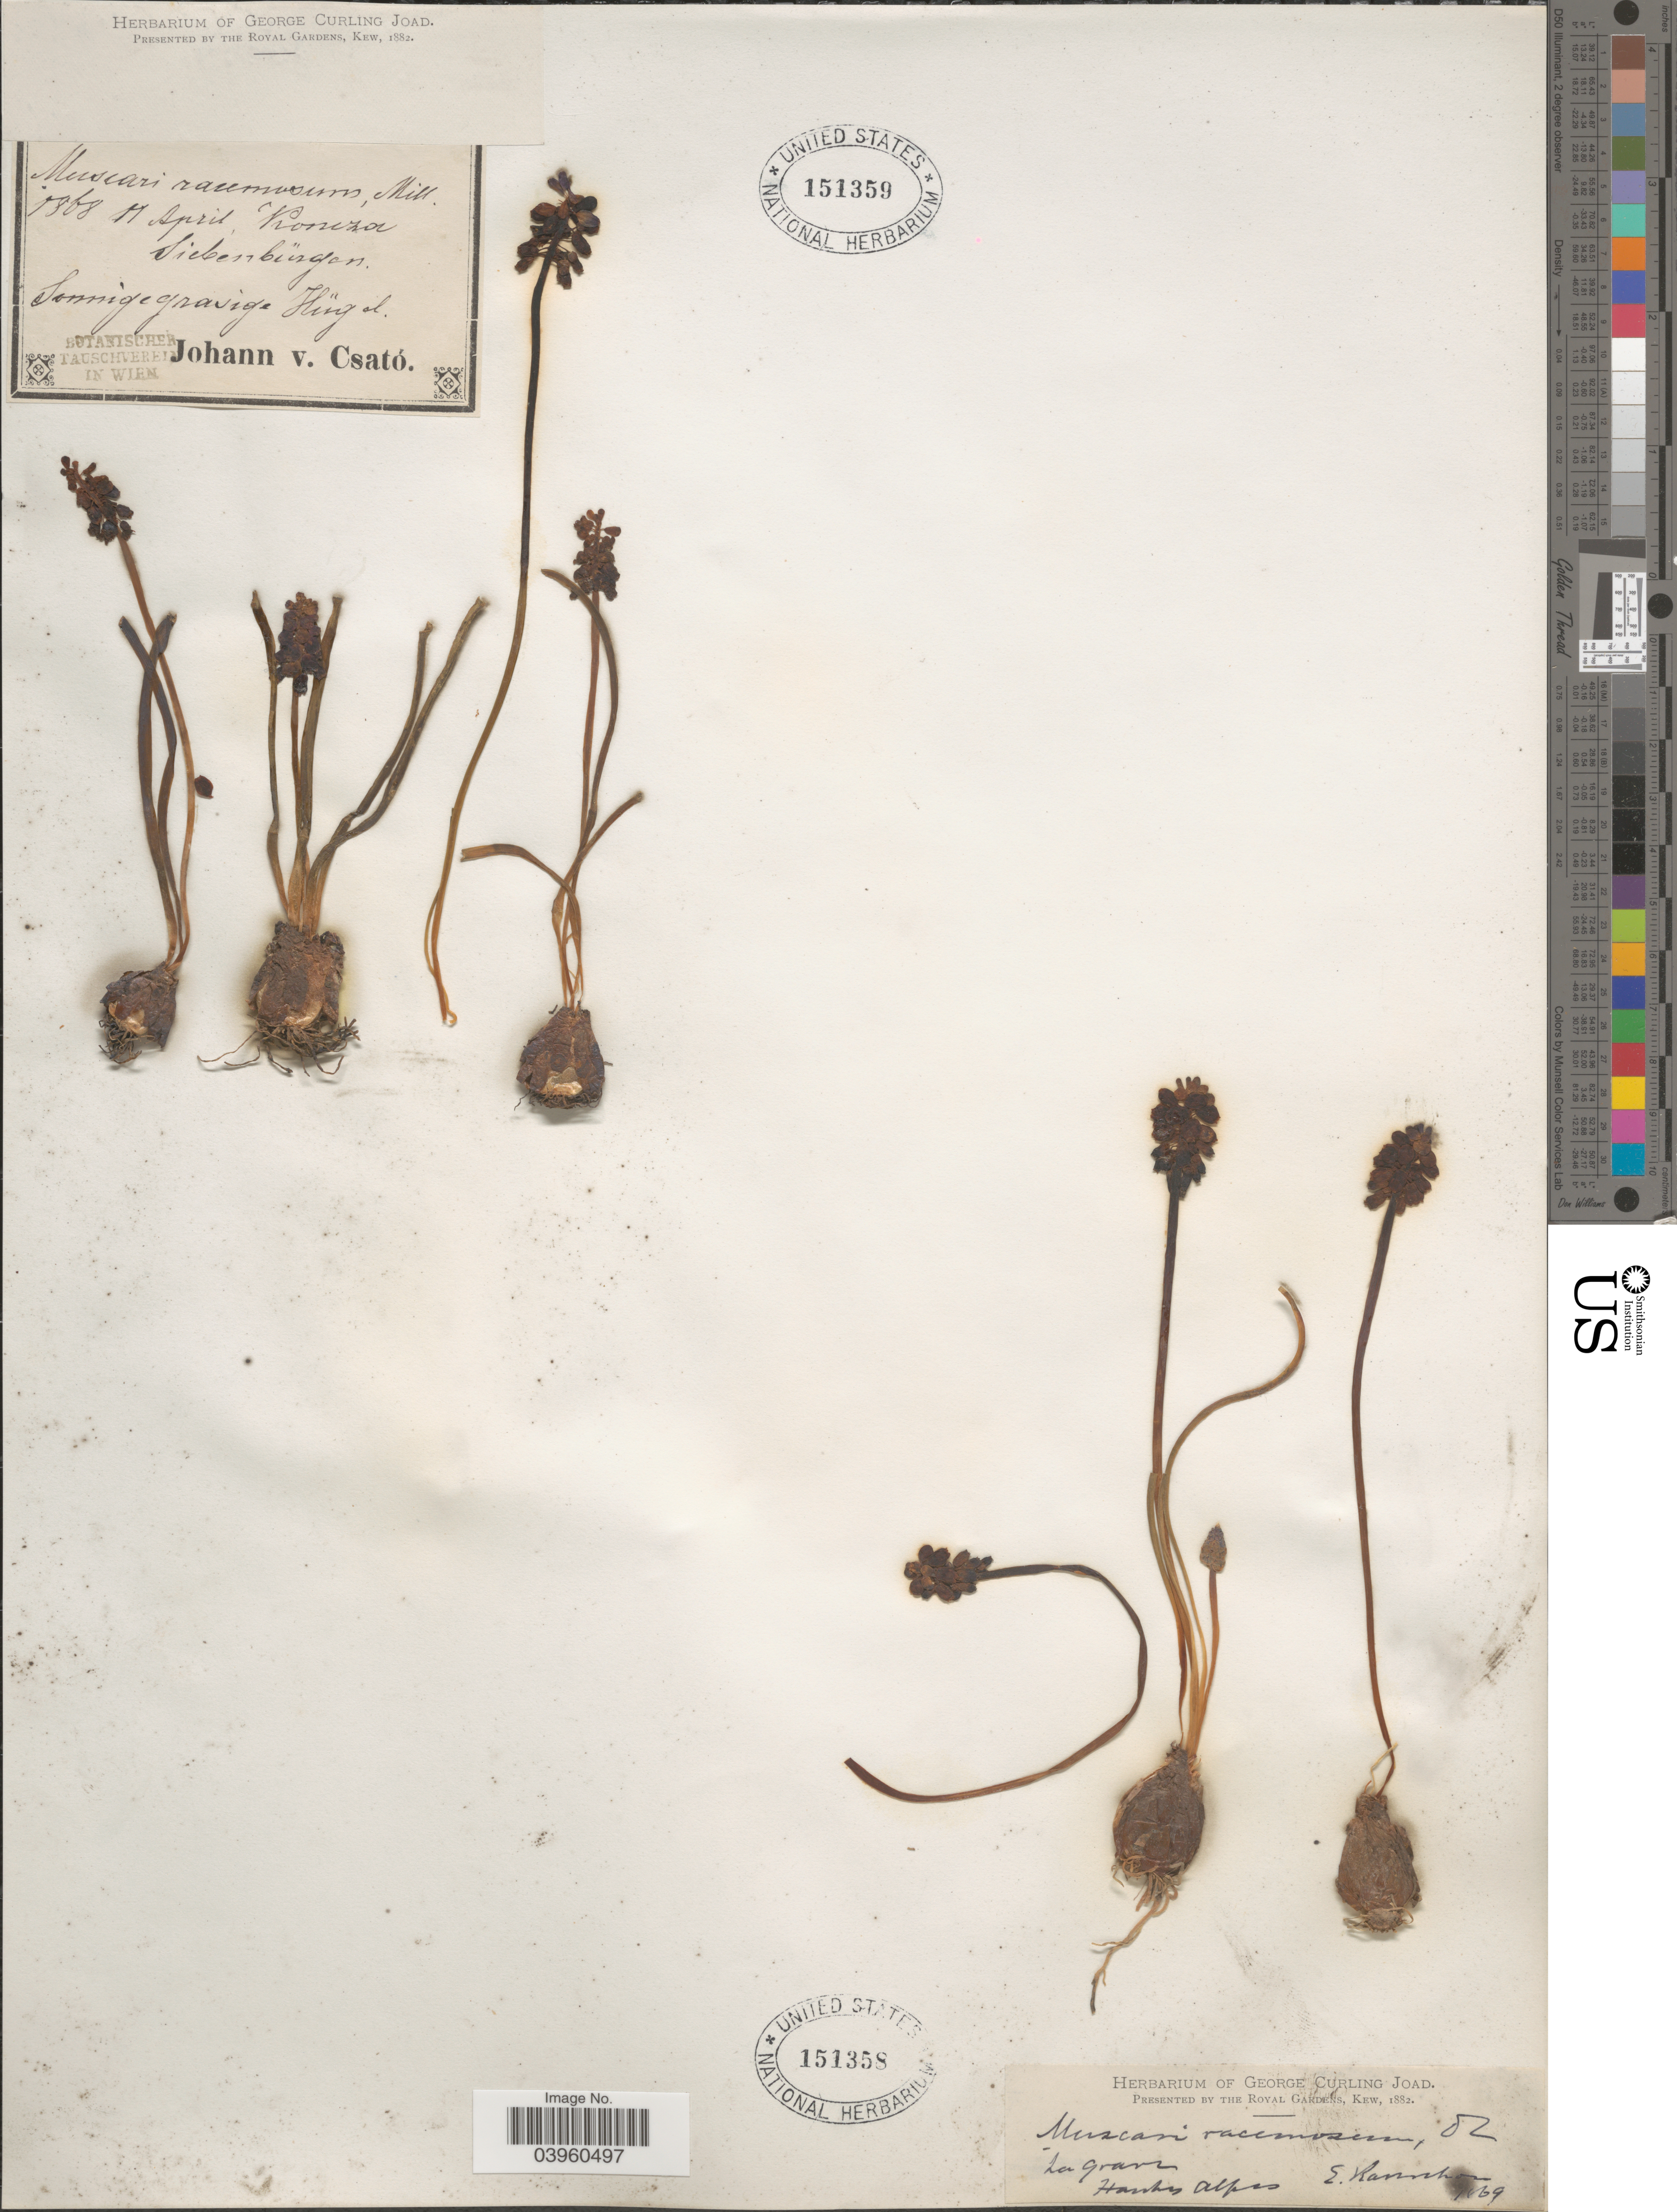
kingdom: Plantae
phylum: Tracheophyta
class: Liliopsida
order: Asparagales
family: Asparagaceae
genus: Muscari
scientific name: Muscari racemosum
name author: (L.) Mill.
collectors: J. Csató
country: Romania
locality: Siebenburgen. Sonnige gravige Hügel.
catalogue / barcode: US 151359